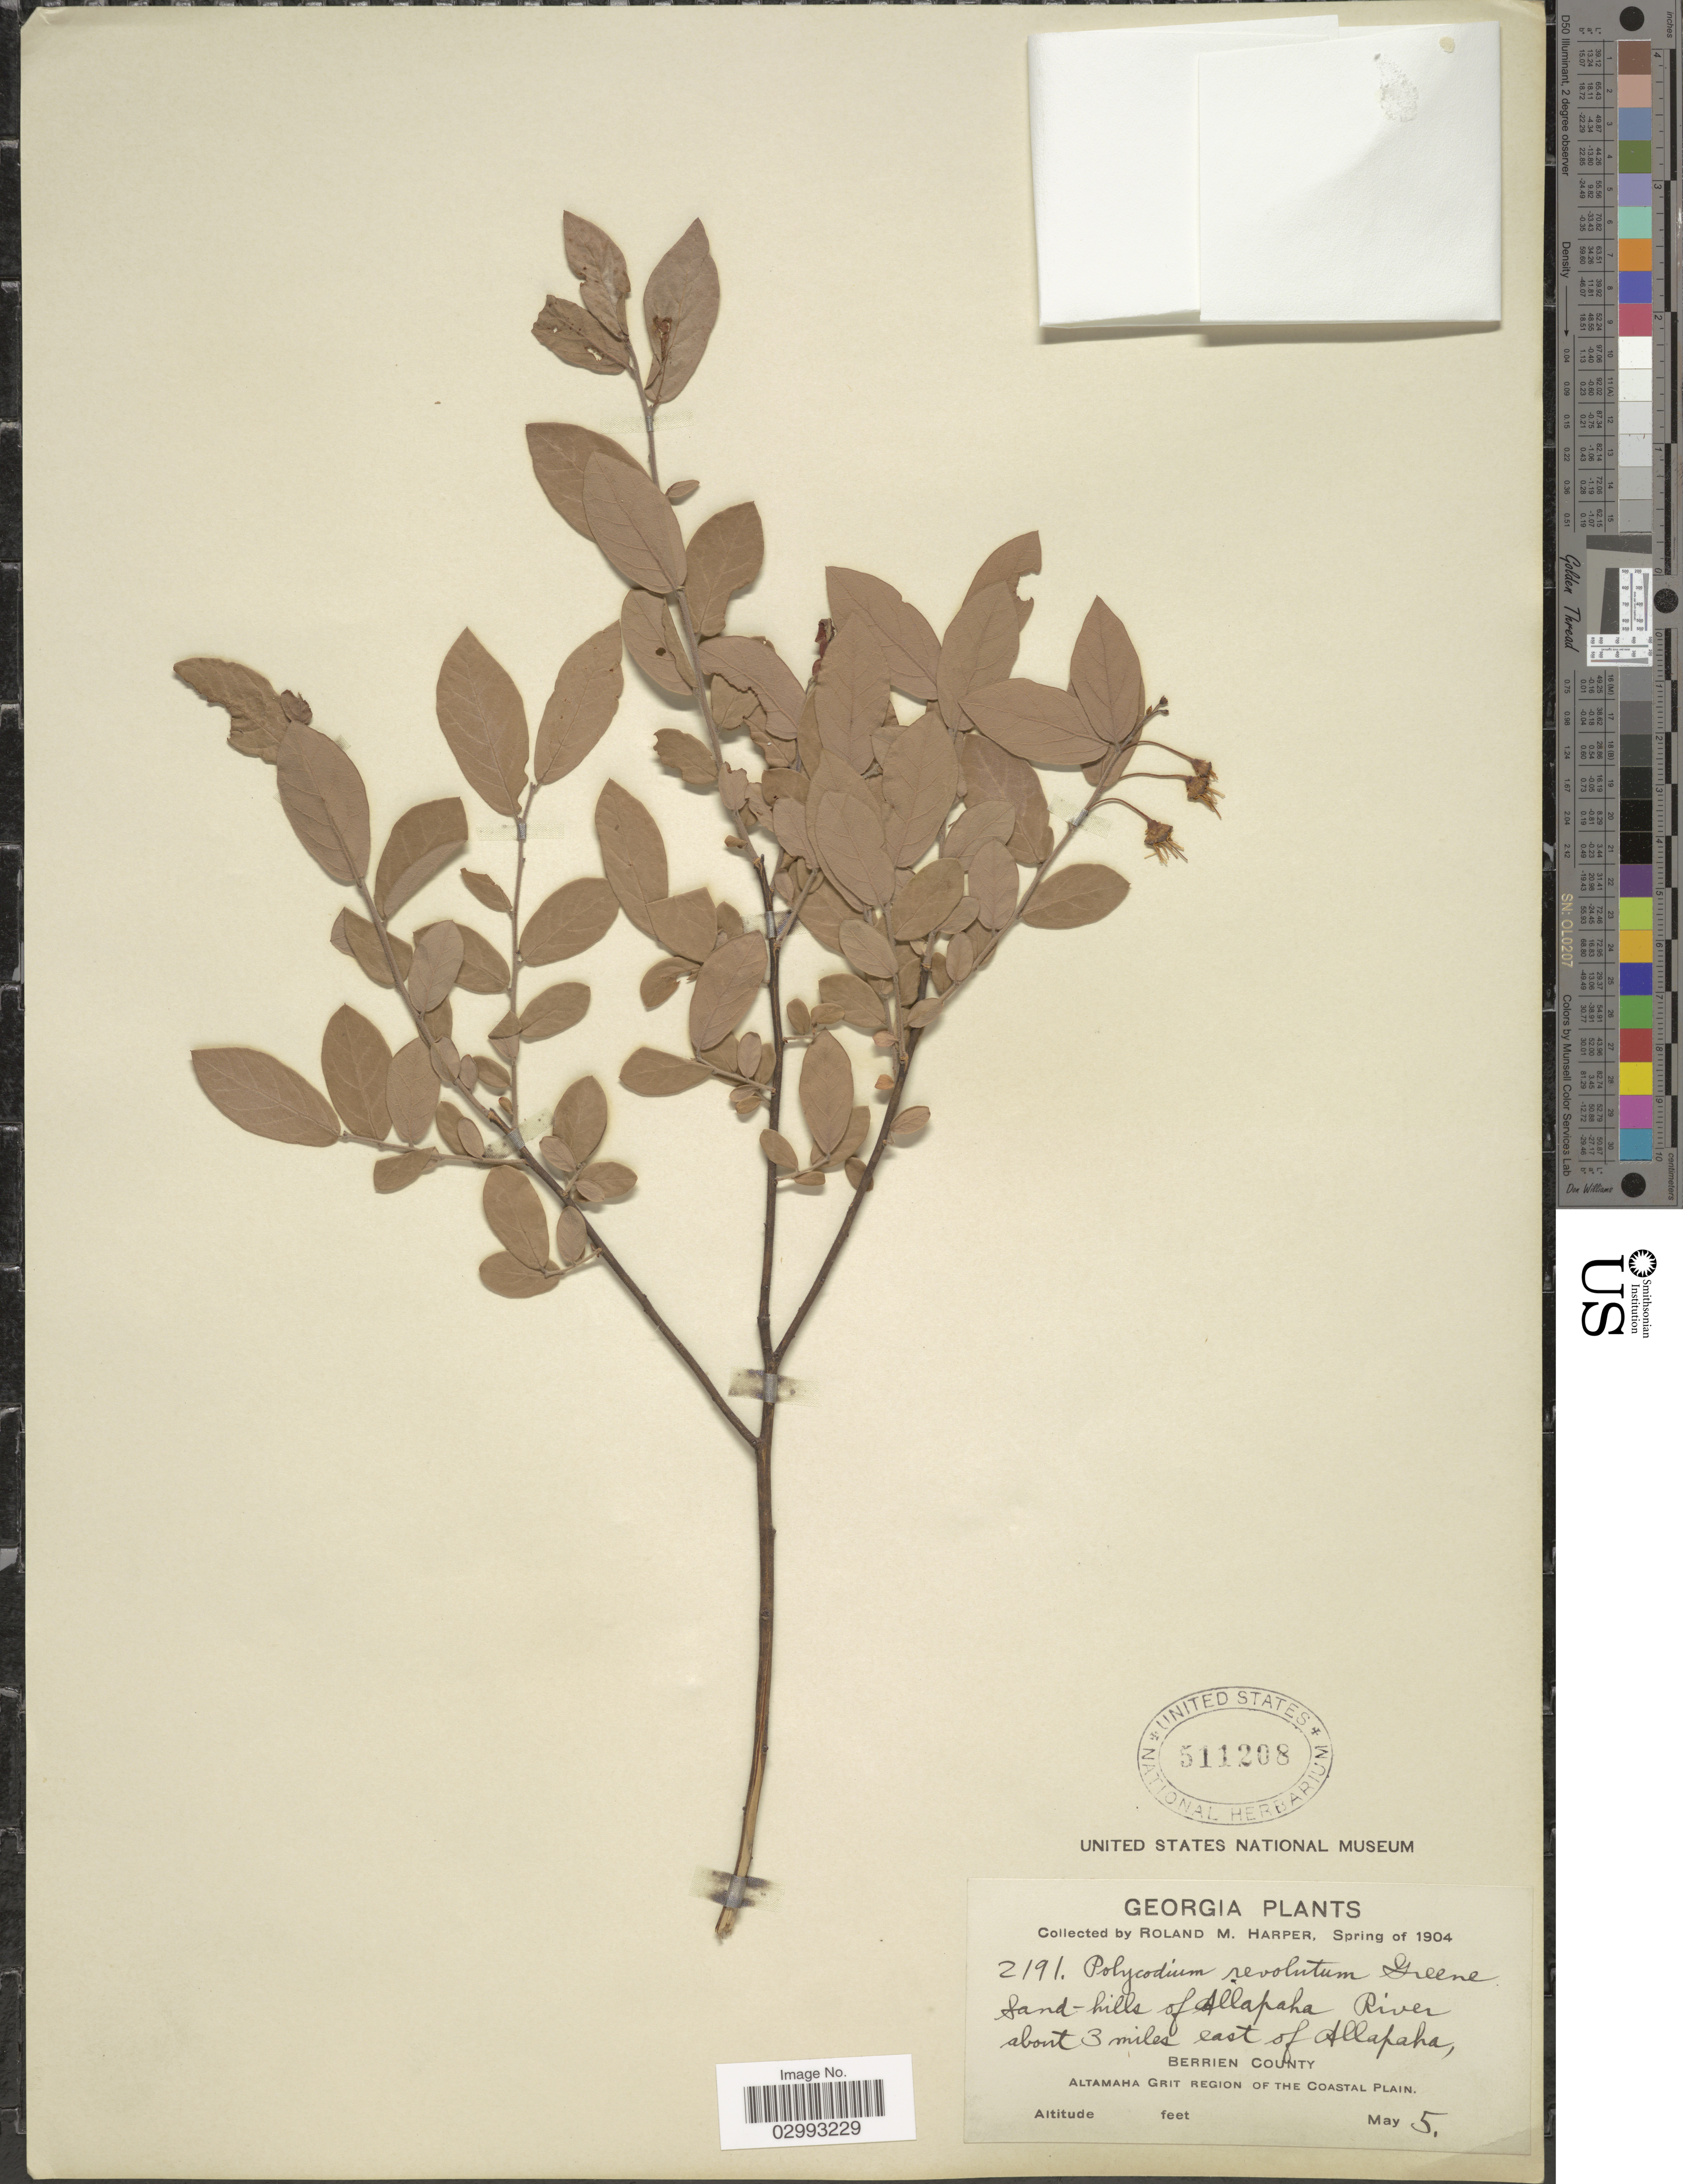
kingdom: Plantae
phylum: Tracheophyta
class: Magnoliopsida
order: Ericales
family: Ericaceae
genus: Polycodium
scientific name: Polycodium revolutum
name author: (Greene) Greene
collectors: R. M. Harper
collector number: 2191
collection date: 1904-05-05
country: United States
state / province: Georgia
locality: Sand-hills of Allapaha River about 3 miles east of Allapaha, Berrien County. Altamaha Grit Region of the Coastal Plain.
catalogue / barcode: US 511208